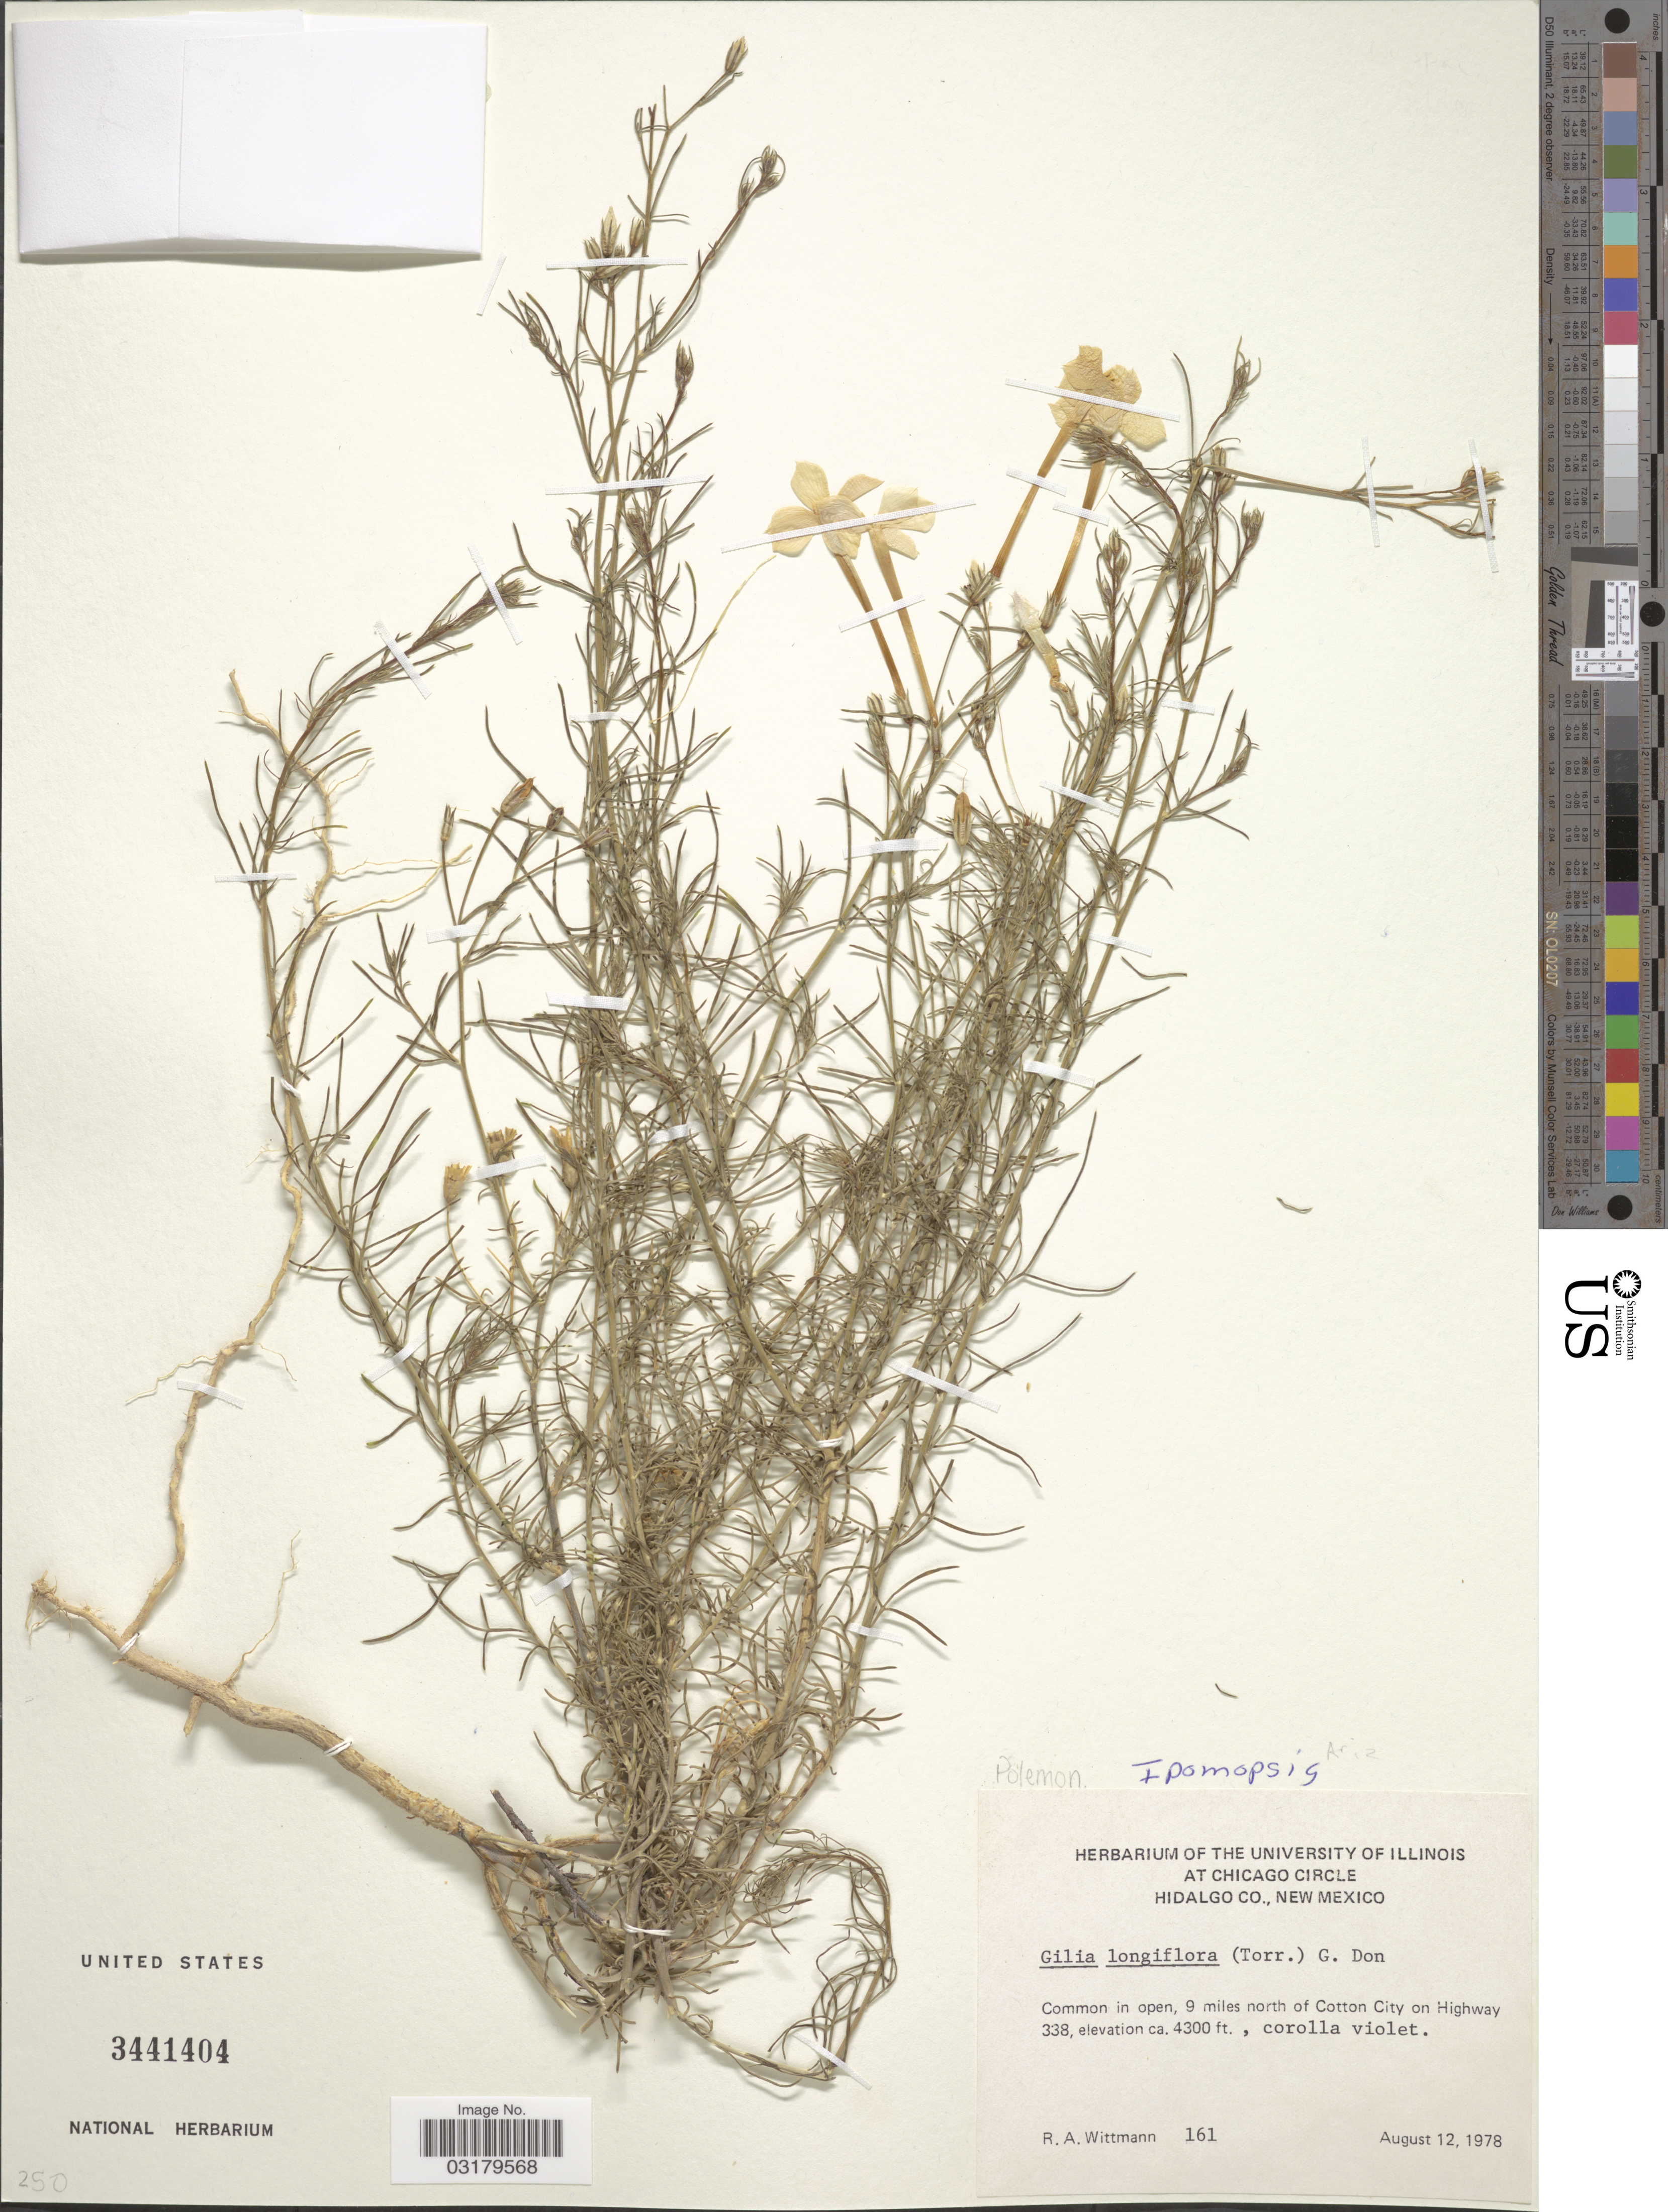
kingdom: Plantae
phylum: Tracheophyta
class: Magnoliopsida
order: Ericales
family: Polemoniaceae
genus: Ipomopsis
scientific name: Ipomopsis longiflora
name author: (Torr.) V.E. Grant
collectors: R. Wittmann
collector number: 161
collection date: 1978-08-12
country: United States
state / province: New Mexico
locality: Hidalgo Co. Common in open, 9 miles north of Cotton City on Highway 338.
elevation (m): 1311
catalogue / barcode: US 3441404